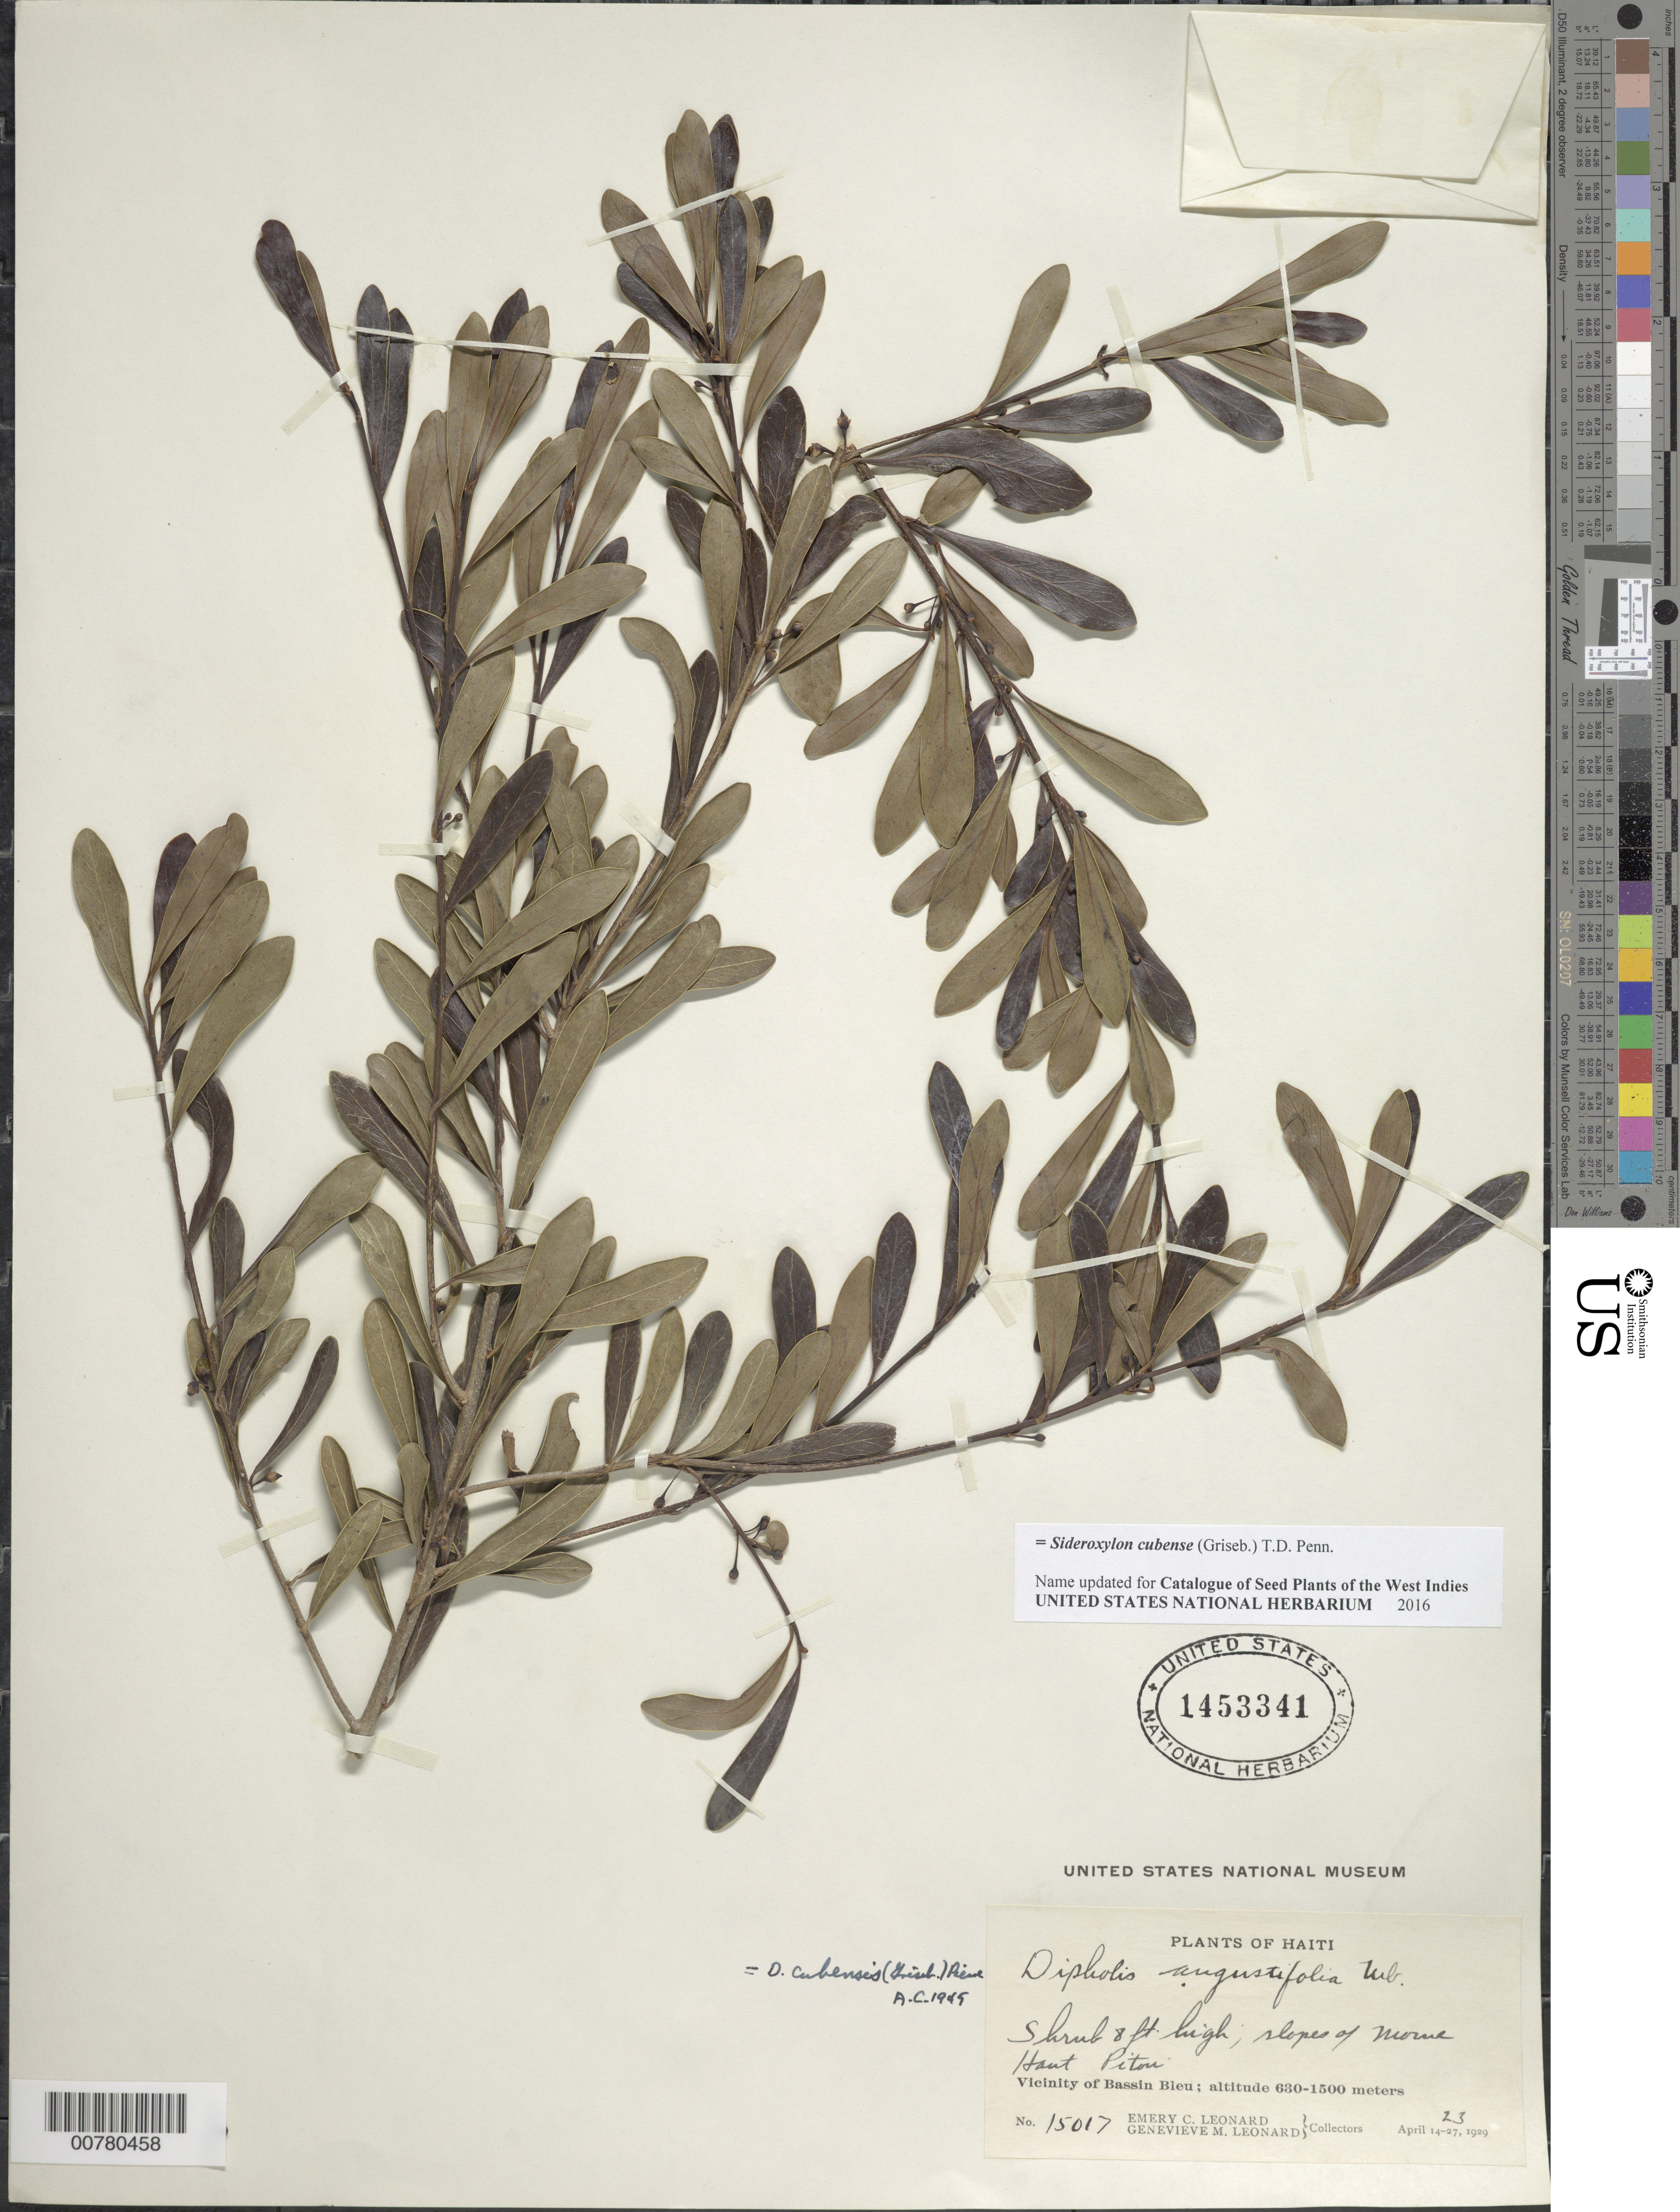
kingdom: Plantae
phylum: Tracheophyta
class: Magnoliopsida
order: Ericales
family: Sapotaceae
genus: Sideroxylon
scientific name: Sideroxylon cubense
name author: (Griseb.) T.D. Penn.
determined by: Cronquist, A. J.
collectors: E. C. Leonard & G. M. Leonard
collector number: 15017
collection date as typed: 23 Apr 1929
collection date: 1929-04-23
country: Haiti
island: Hispaniola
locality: Vicinity of Bassin Bleu, Morne Haut Piton.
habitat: Slopes.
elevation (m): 630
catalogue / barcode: US 1453341